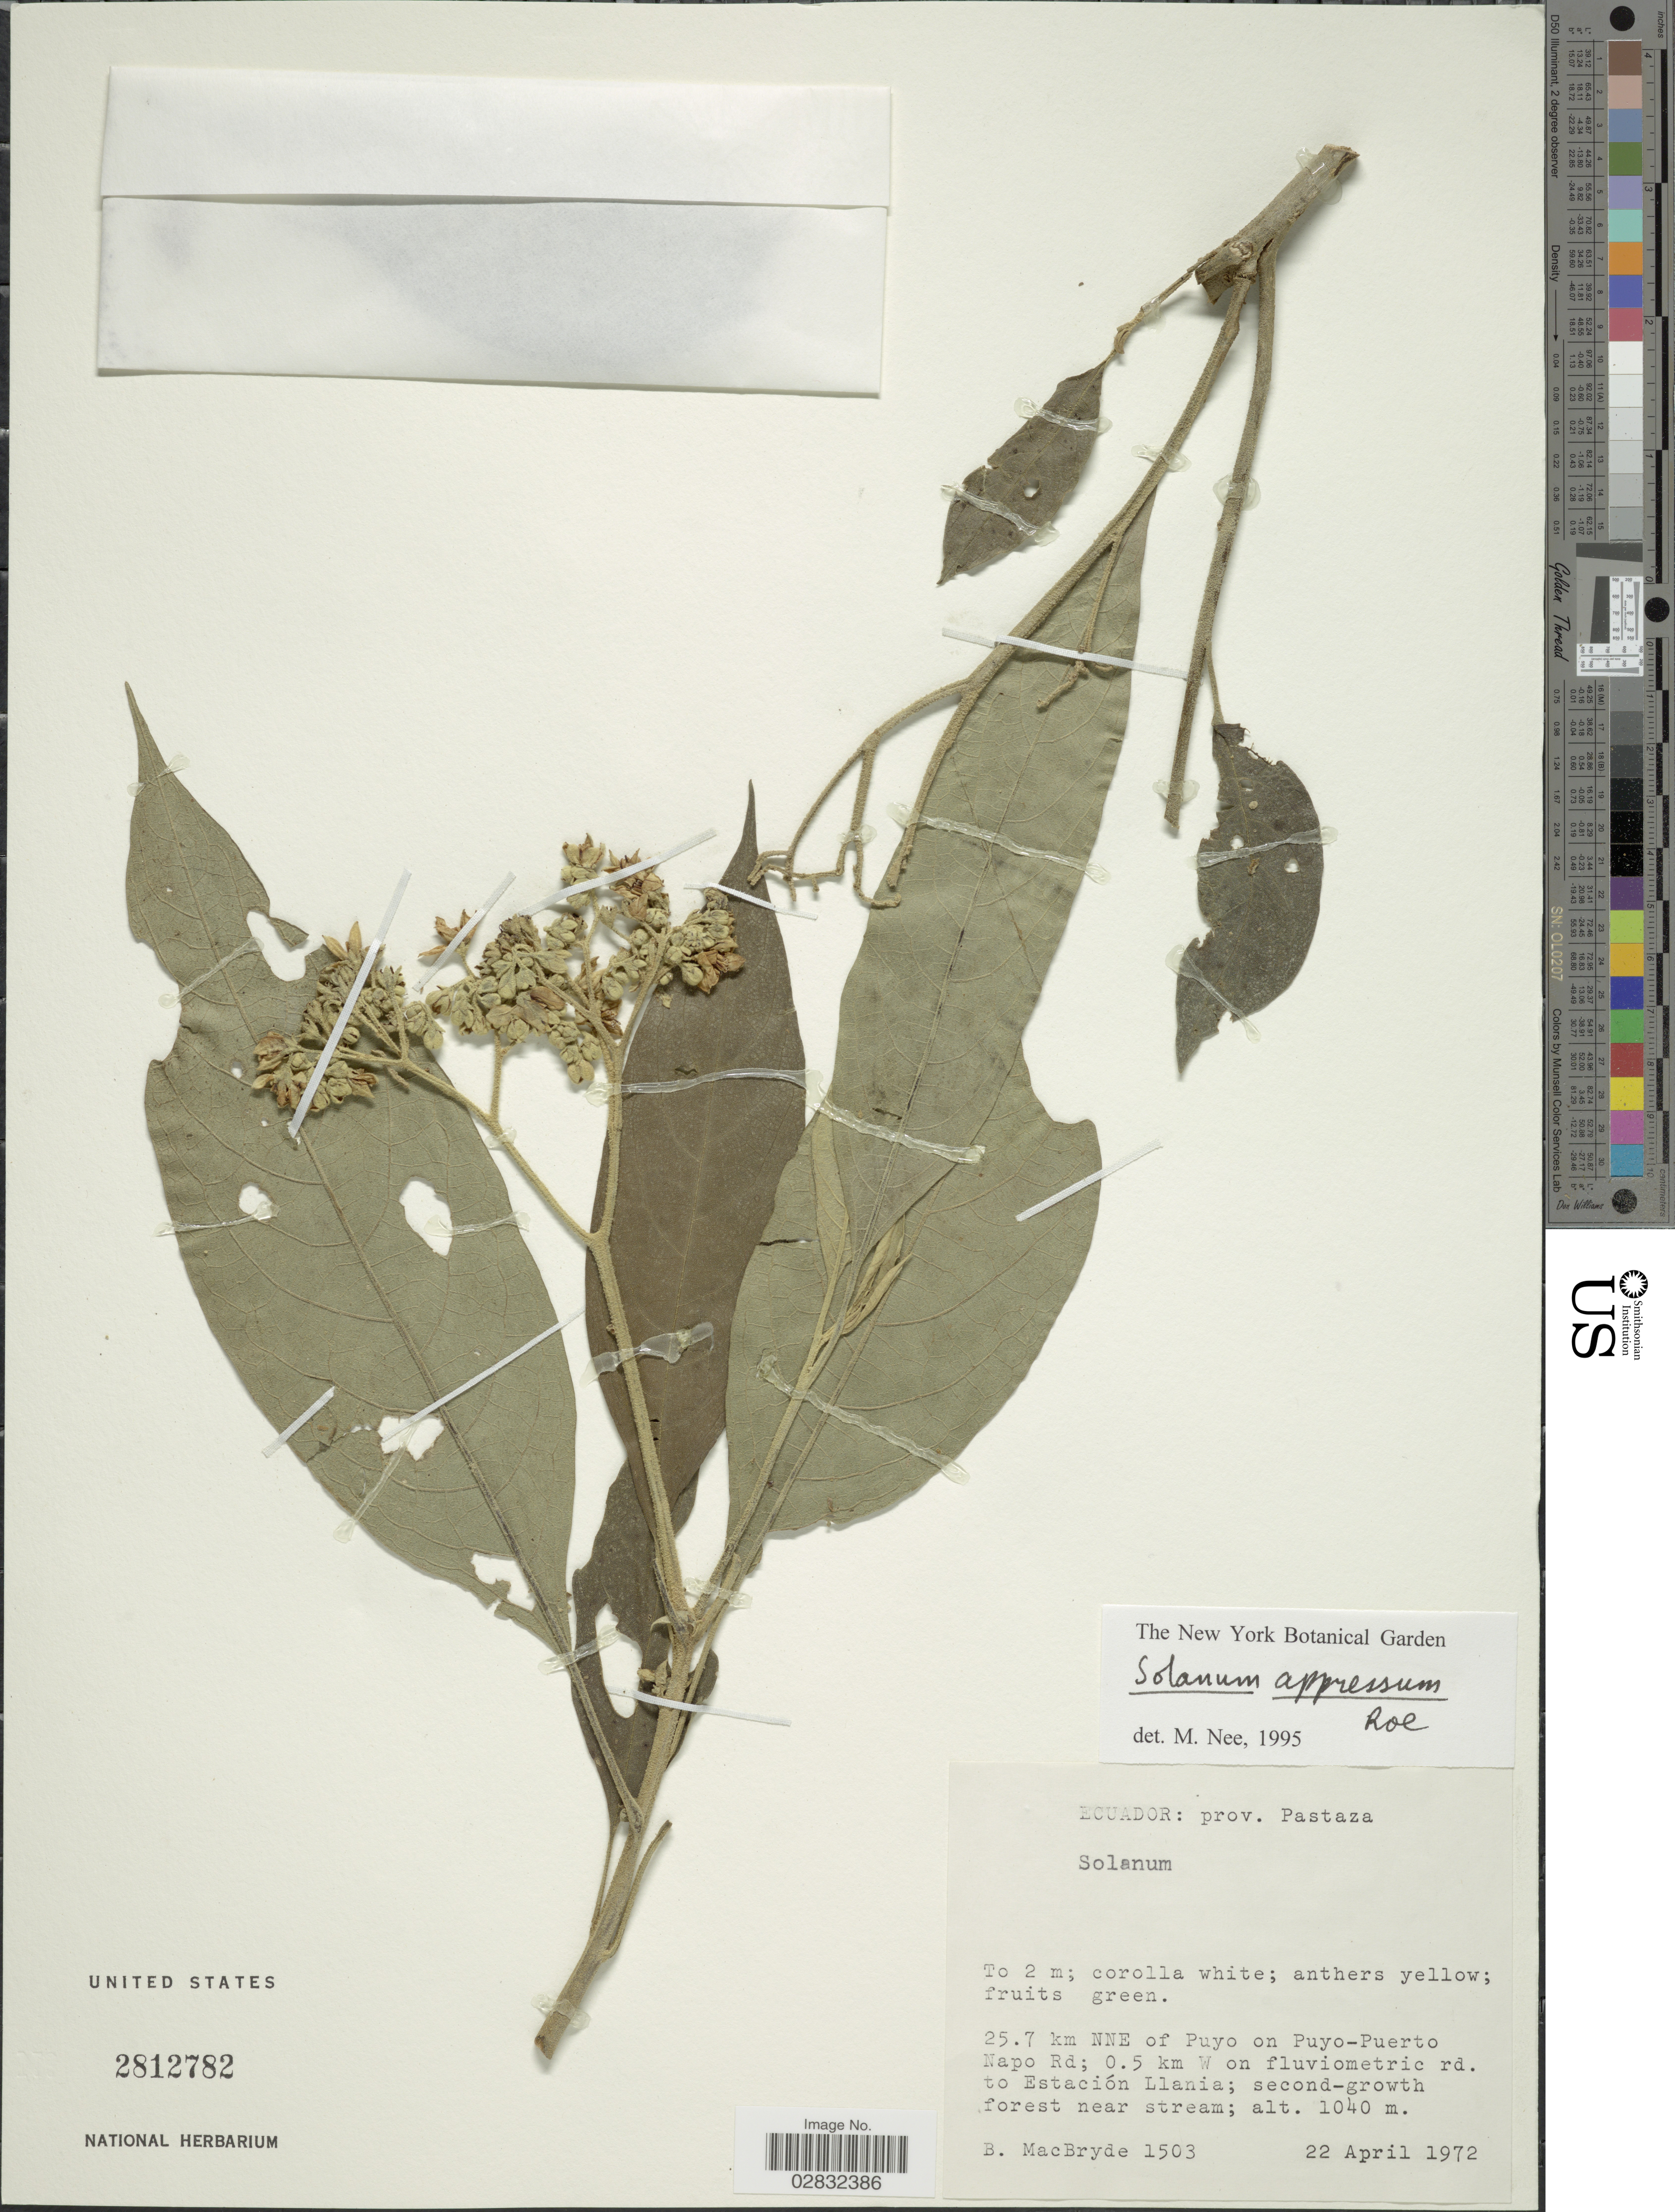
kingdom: Plantae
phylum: Tracheophyta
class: Magnoliopsida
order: Solanales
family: Solanaceae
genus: Solanum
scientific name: Solanum appressum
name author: K.E. Roe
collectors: B. MacBryde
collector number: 1503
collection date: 1972-04-22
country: Ecuador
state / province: Pastaza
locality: Prov. Pastaza, 25.7 km NNE of Puyo on Puyo-Puerto Napo Rd; 0.5 km W on fluviometric rd. to Estación Llania; second-growth forest near stream.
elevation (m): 1040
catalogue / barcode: US 2812782